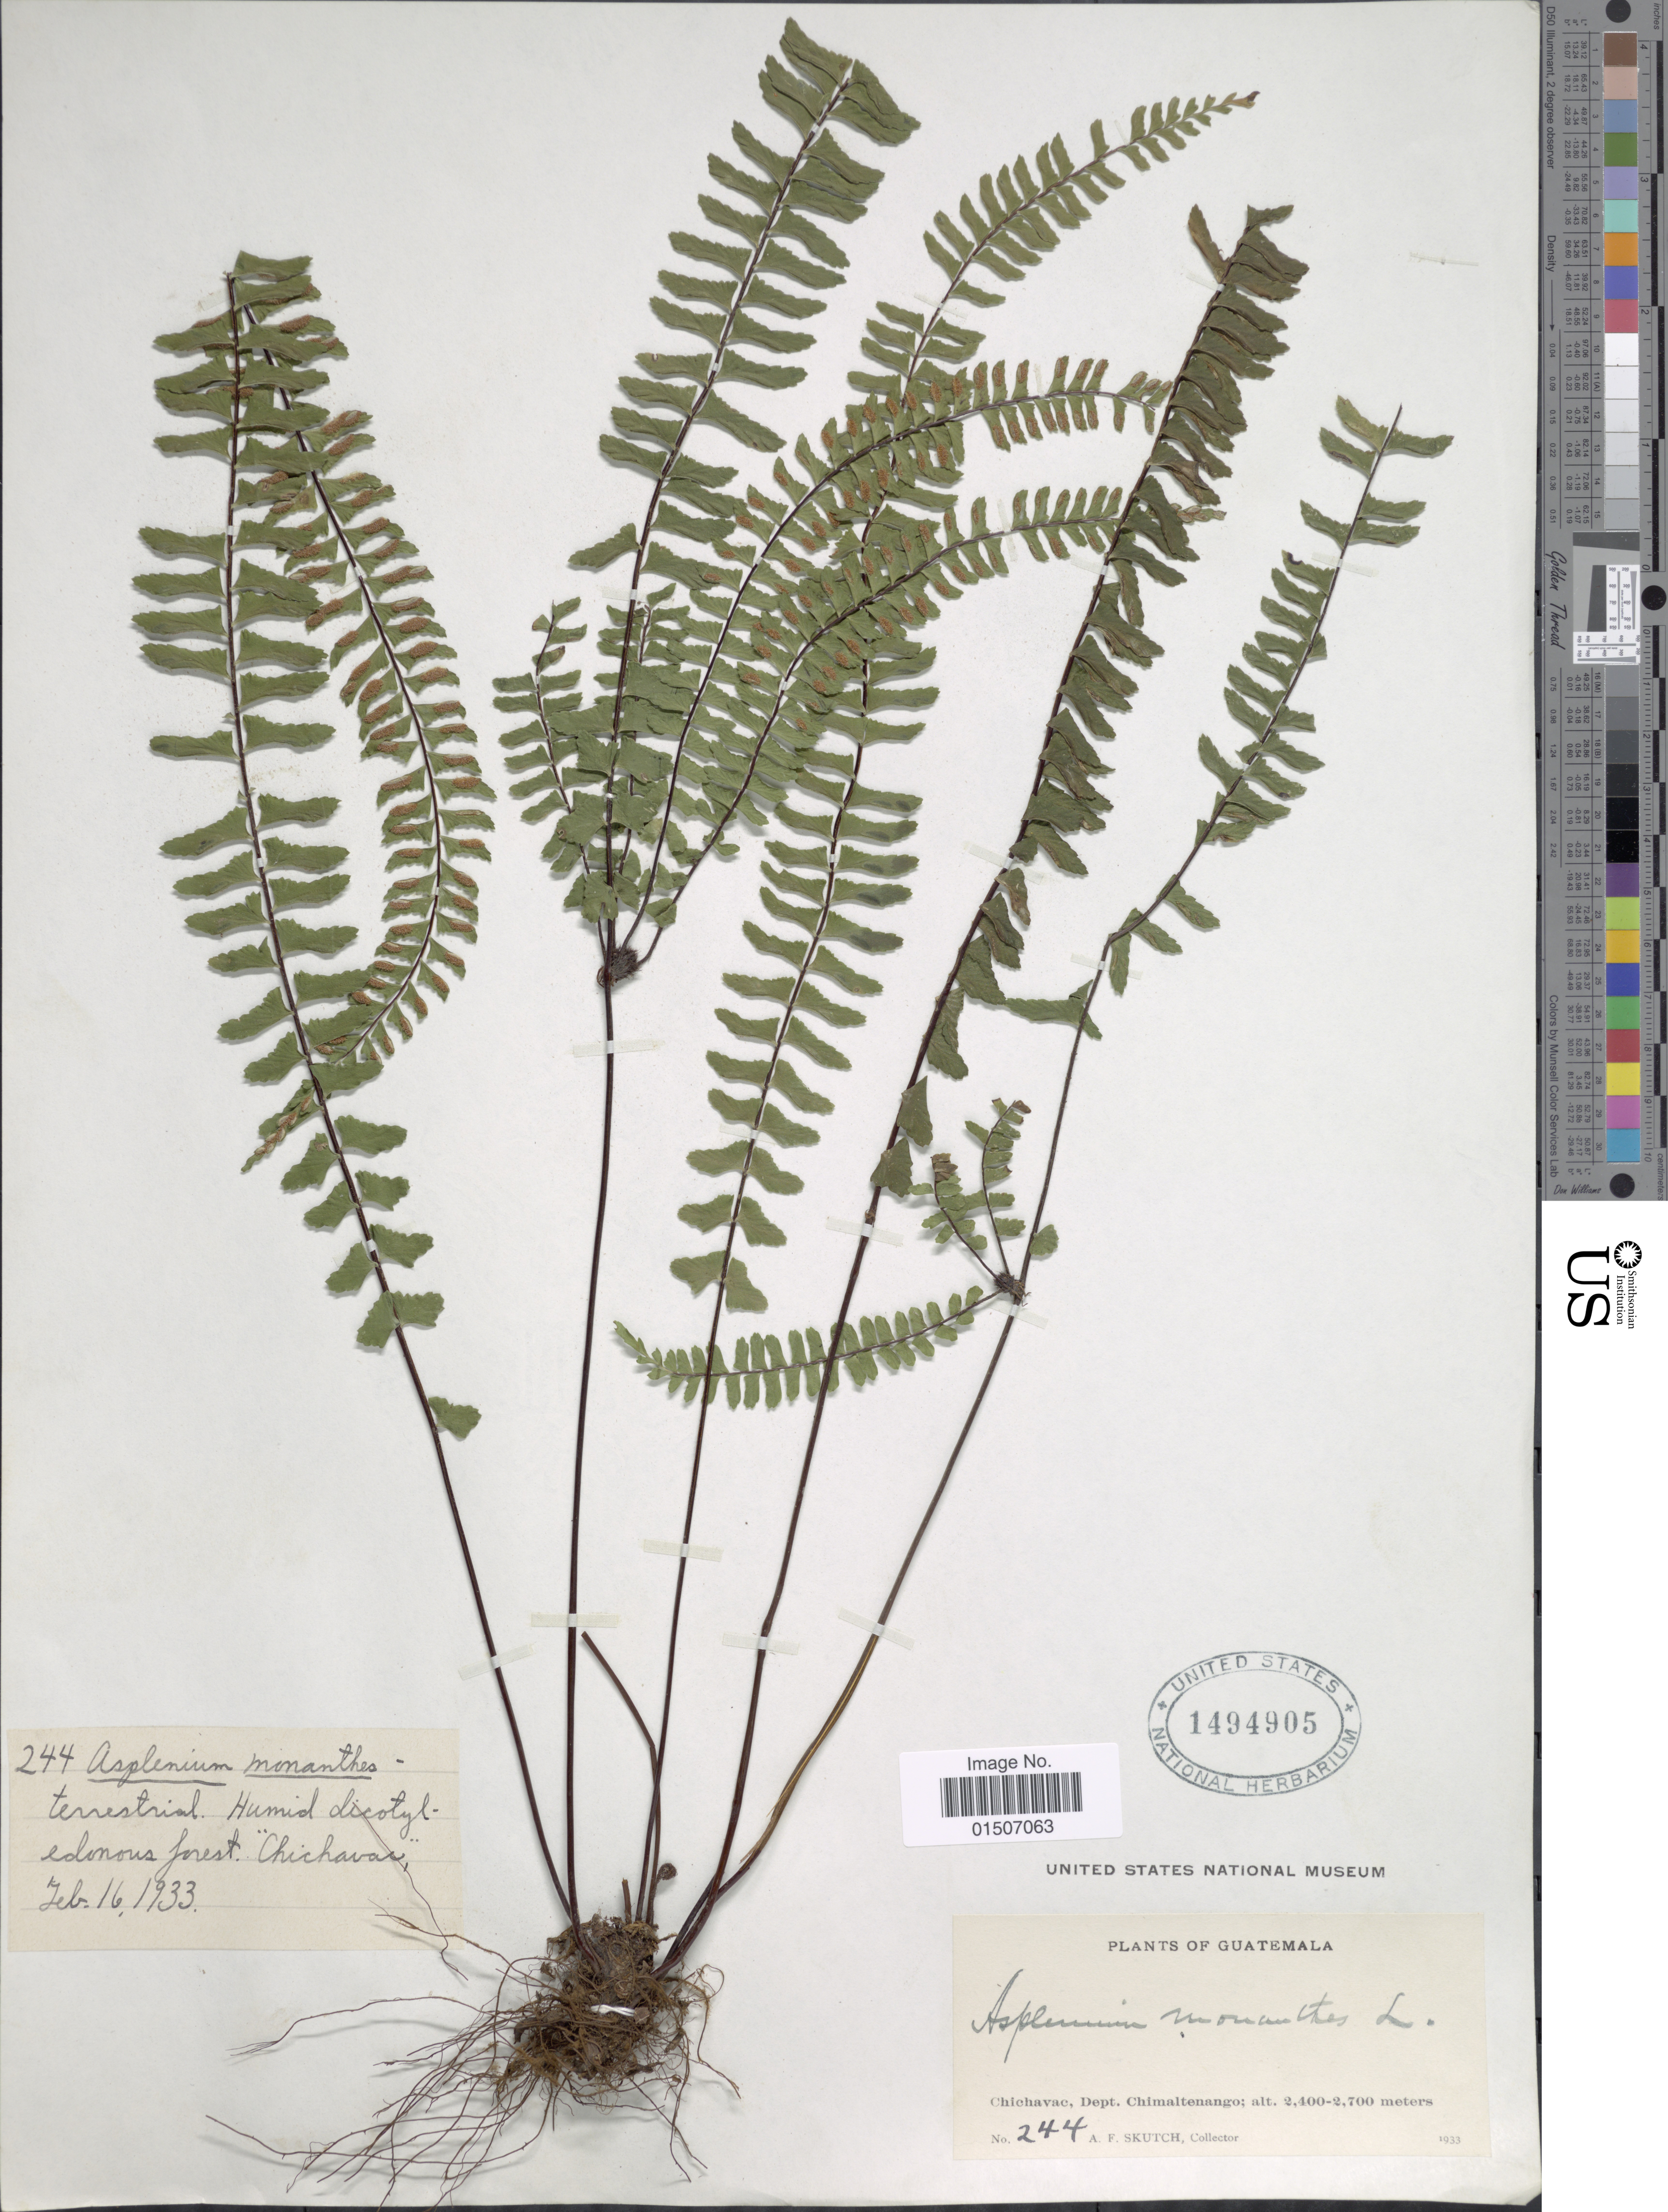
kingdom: Plantae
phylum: Tracheophyta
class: Polypodiopsida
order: Polypodiales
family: Aspleniaceae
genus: Asplenium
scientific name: Asplenium monanthes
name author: L.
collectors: A. F. Skutch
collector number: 244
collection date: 1933-02-16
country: Guatemala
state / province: Chimaltenango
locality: Chichavac, Dept. Chimaltenango, Humid dicotyledonous forest 'Chichavai'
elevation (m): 2400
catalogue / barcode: US 1494905